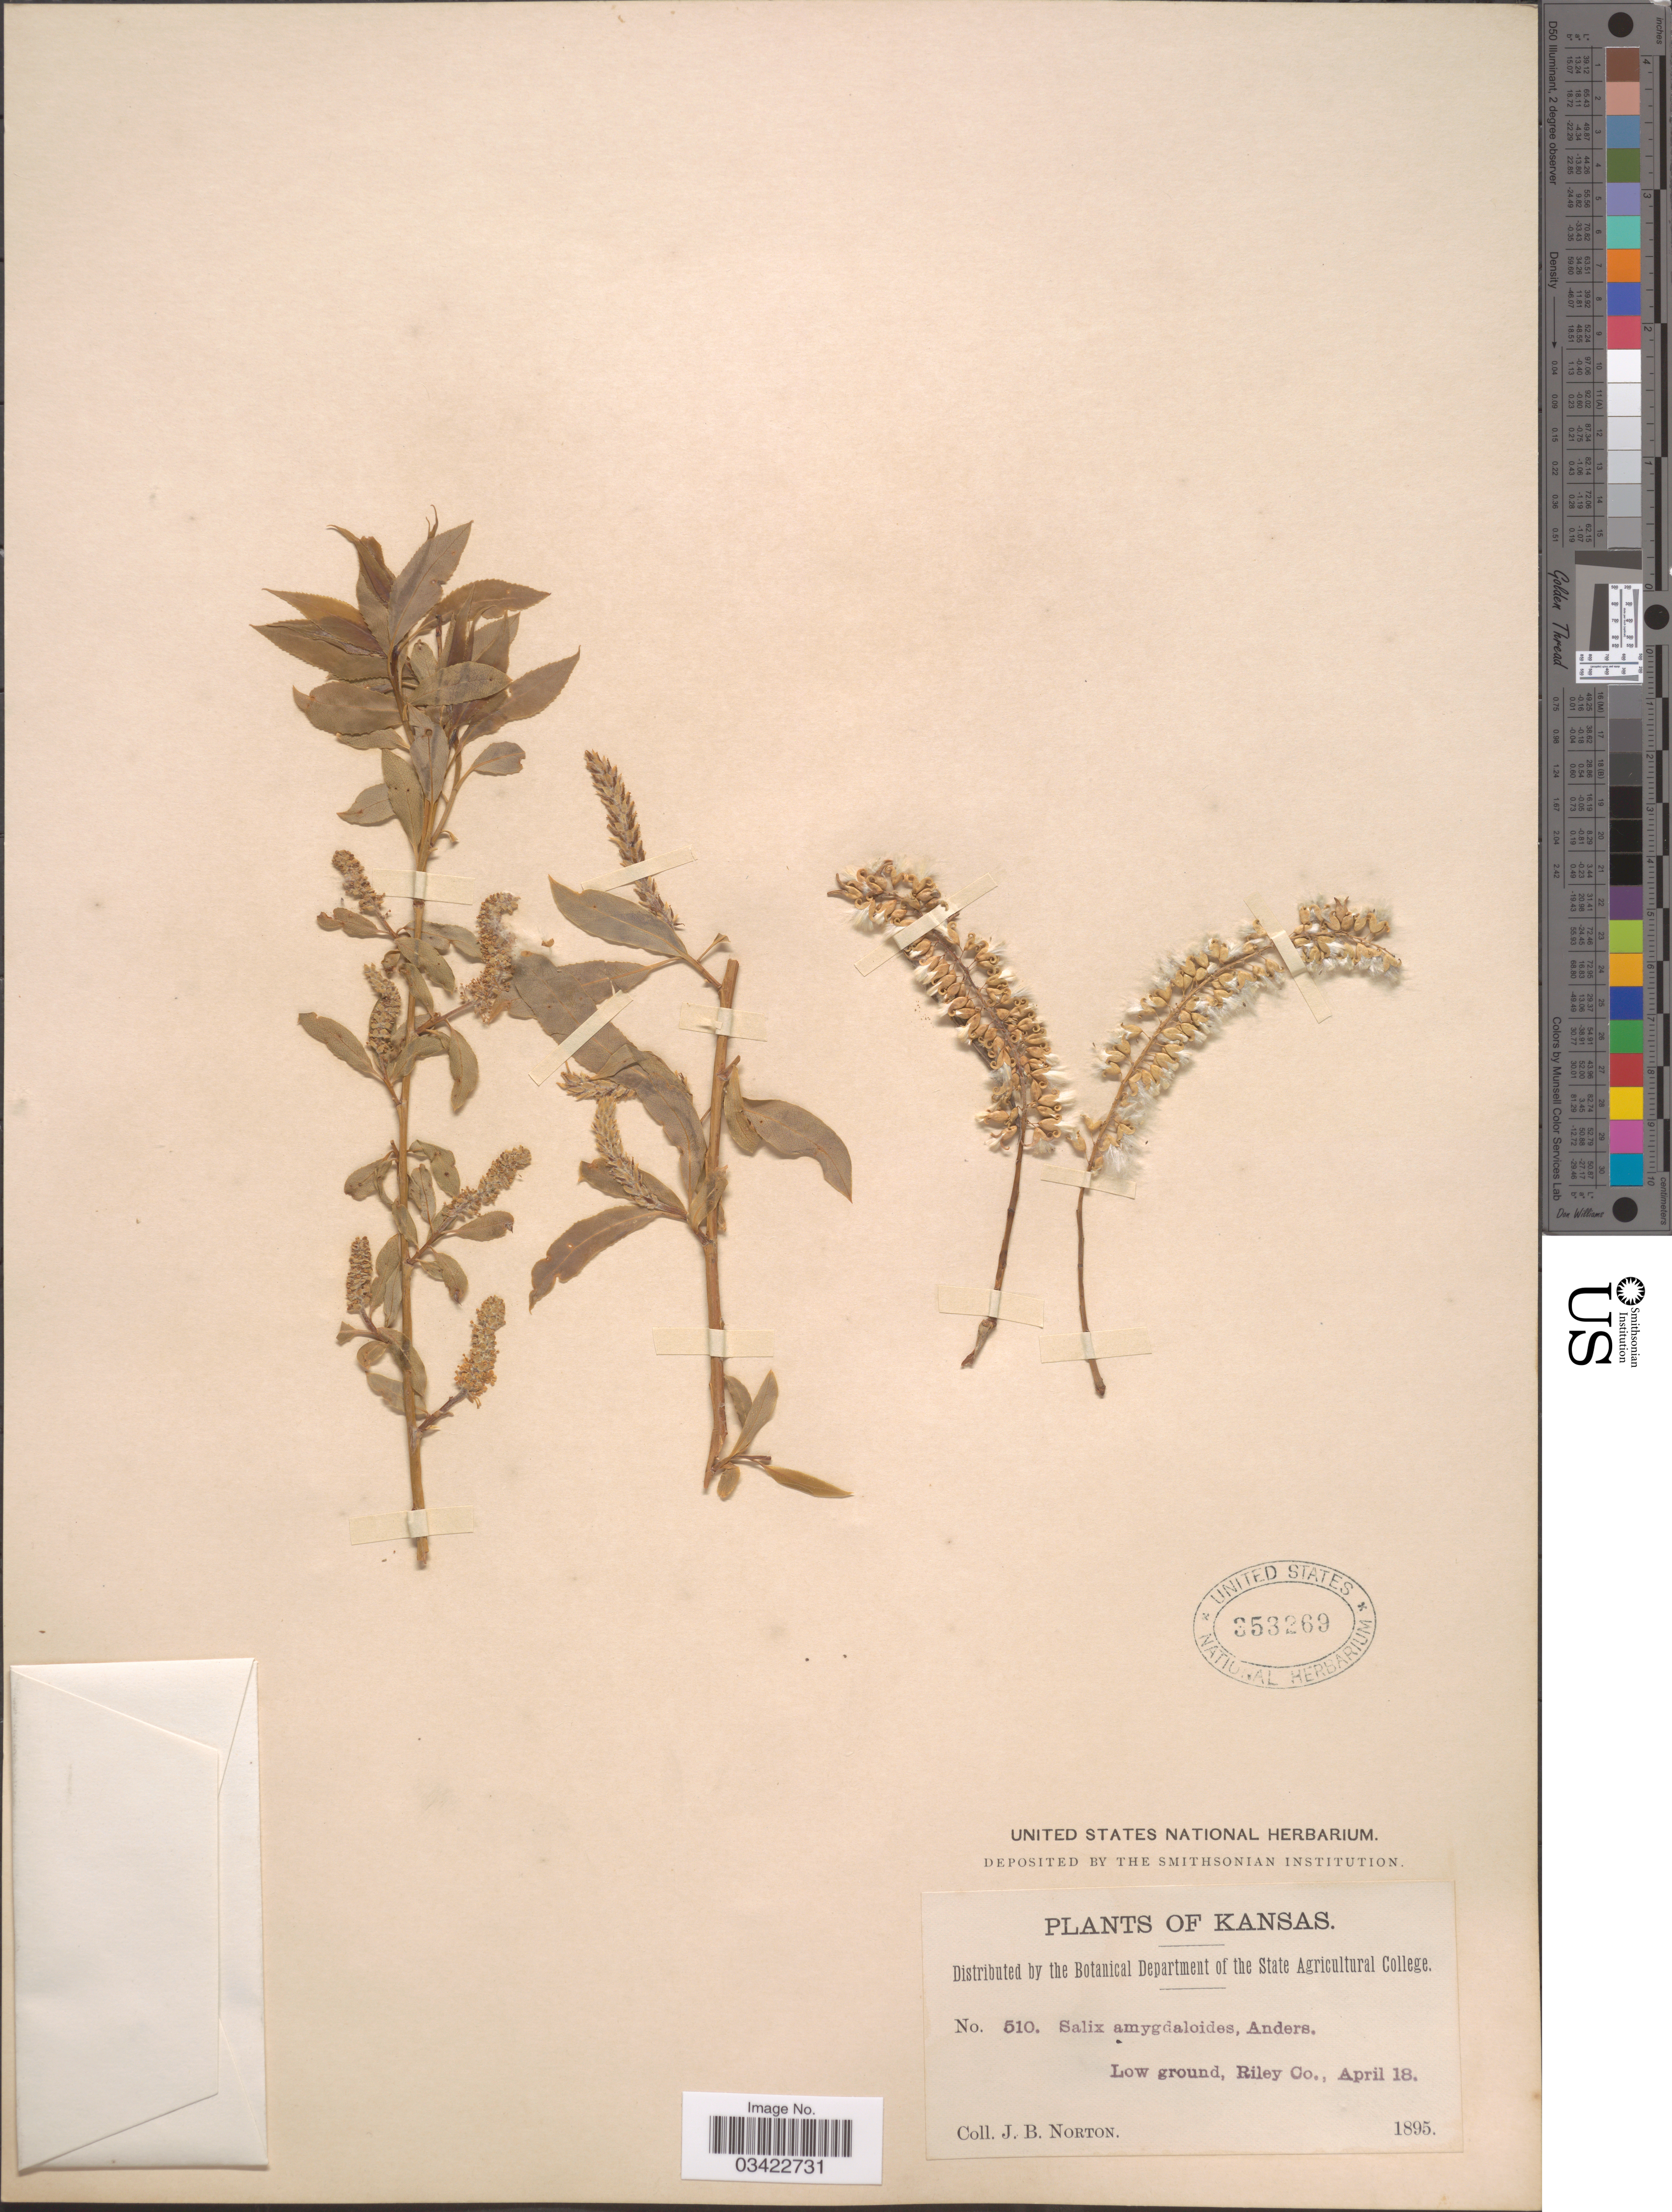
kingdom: Plantae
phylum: Tracheophyta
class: Magnoliopsida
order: Malpighiales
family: Salicaceae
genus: Salix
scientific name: Salix amygdaloides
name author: Andersson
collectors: J. B. Norton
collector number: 510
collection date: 1895-04-18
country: United States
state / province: Kansas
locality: Riley Co.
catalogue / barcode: US 353269